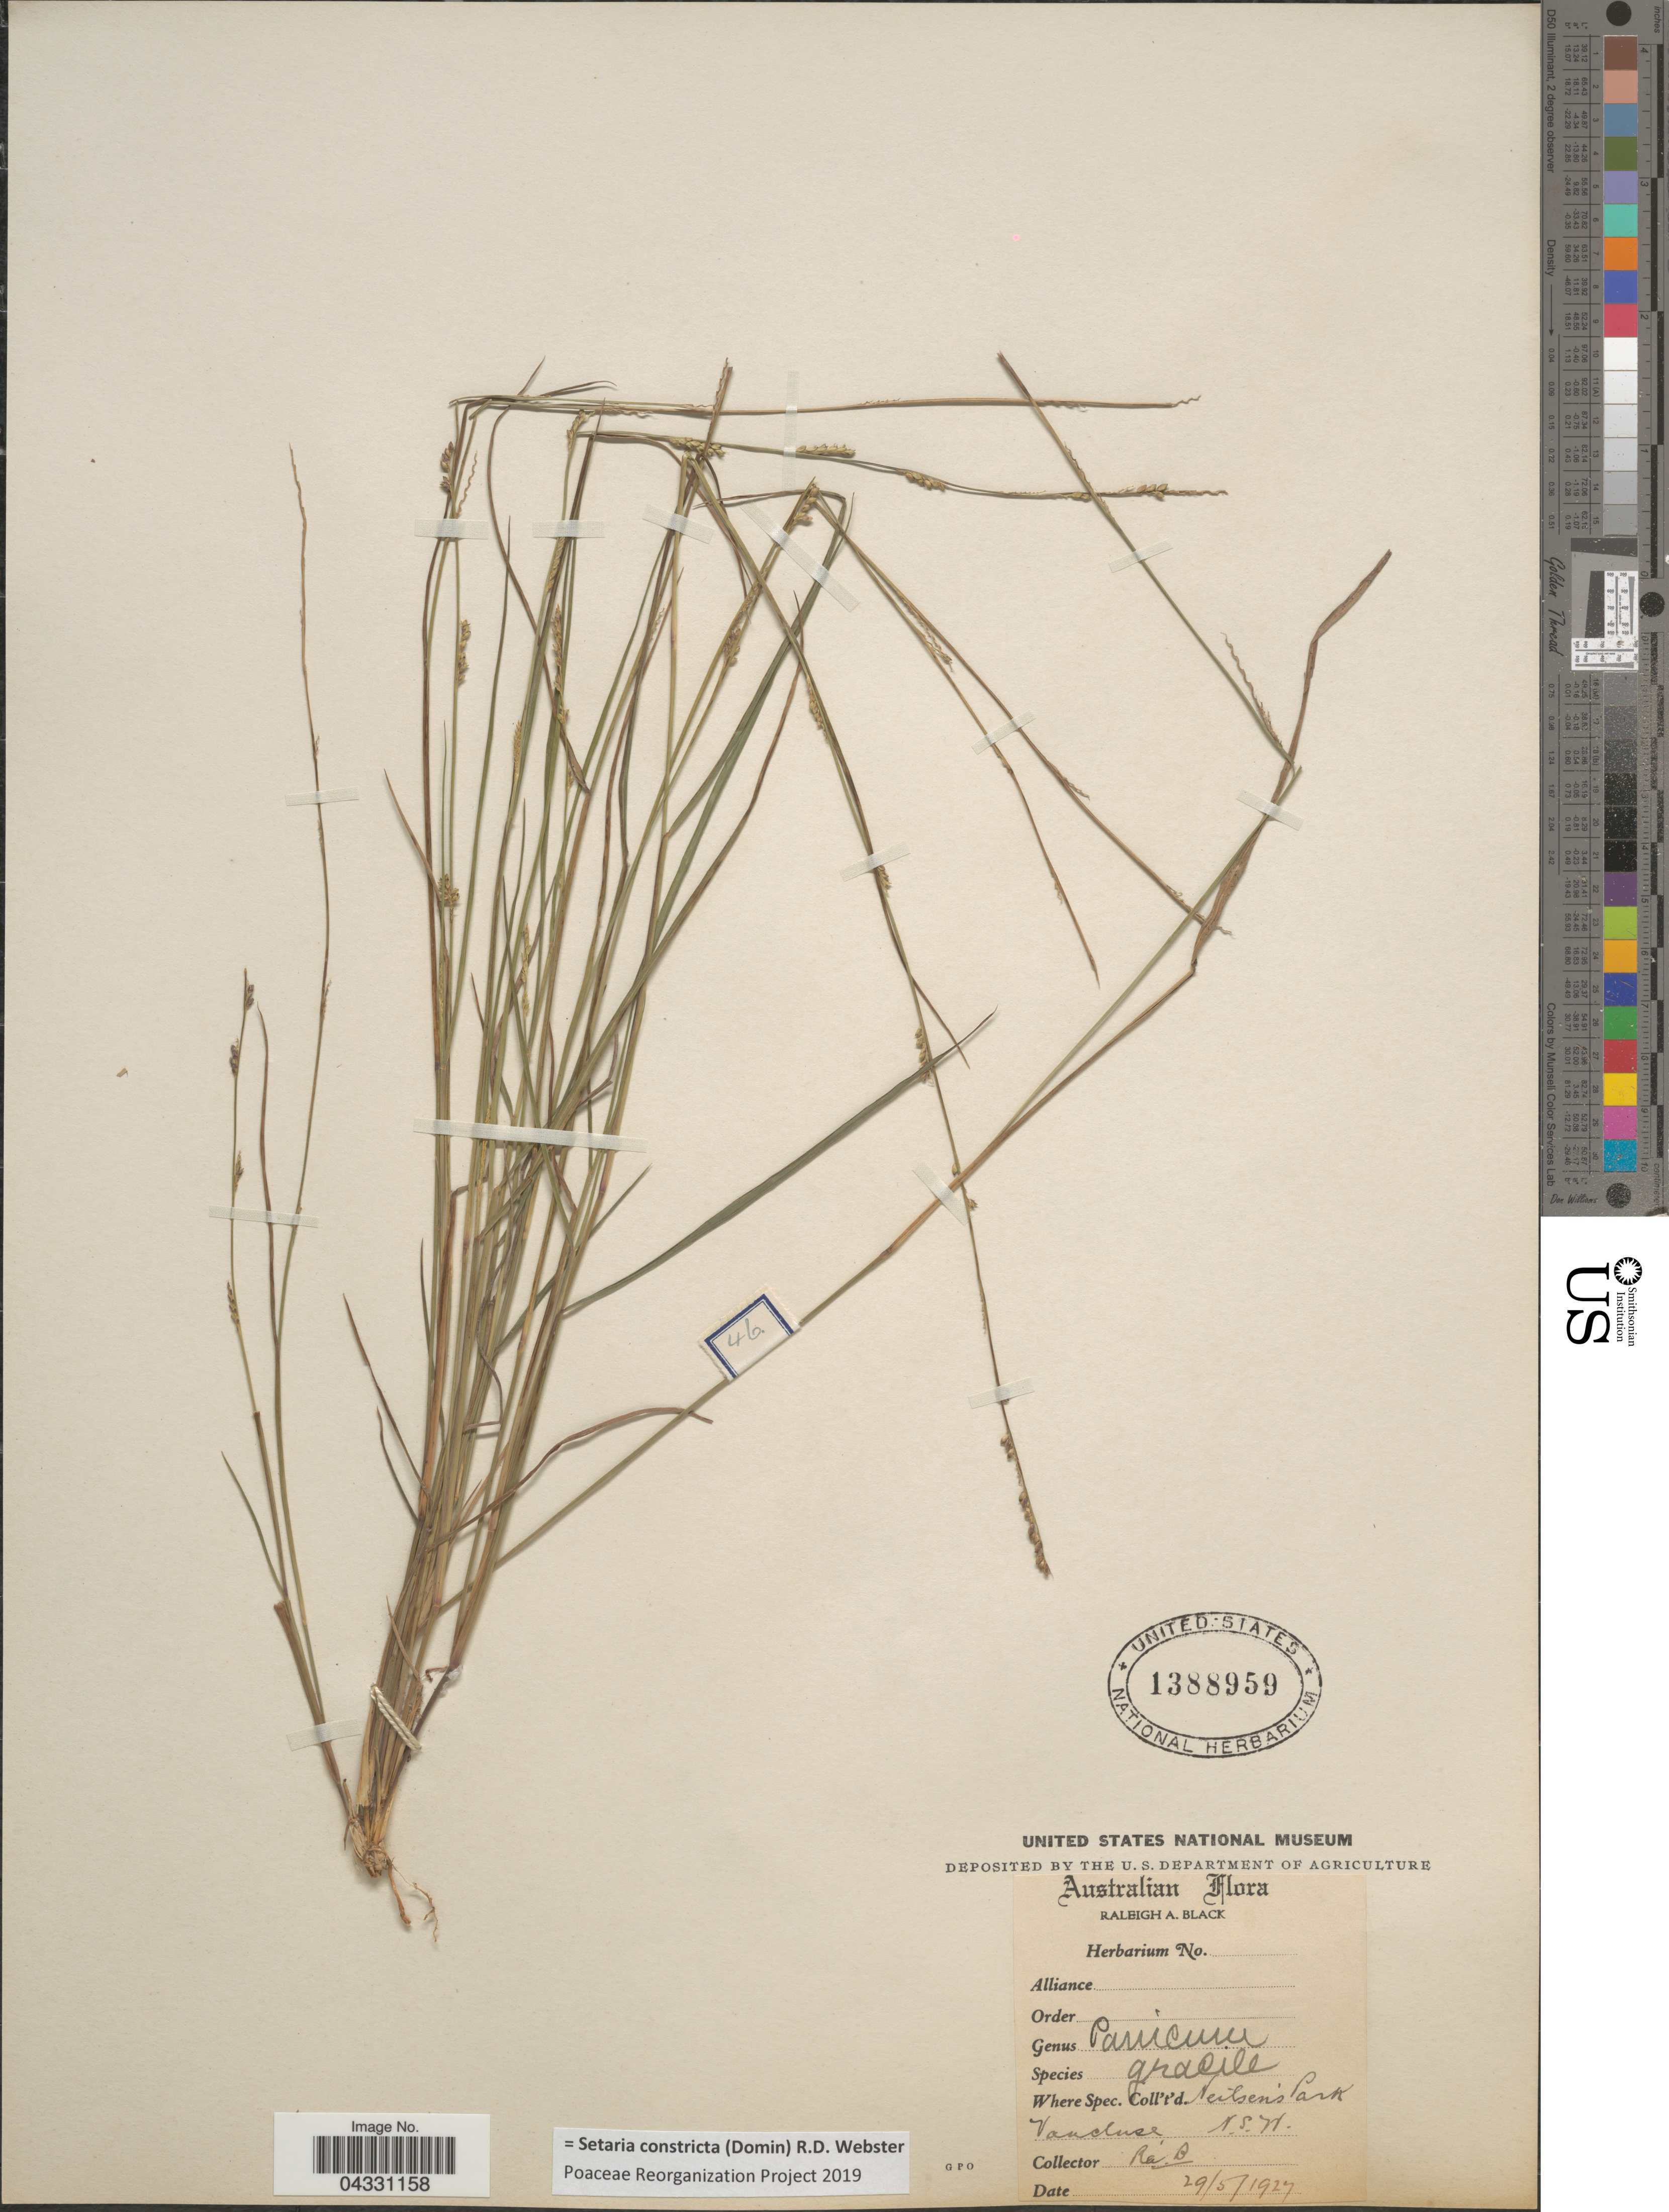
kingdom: Plantae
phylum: Tracheophyta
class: Liliopsida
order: Poales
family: Poaceae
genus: Setaria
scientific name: Setaria constricta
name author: (Domin) R.D. Webster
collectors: R. A. Black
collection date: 1927-05-29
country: Australia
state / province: New South Wales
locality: Neilsen's Park. Vaucluse.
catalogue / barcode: US 1388959